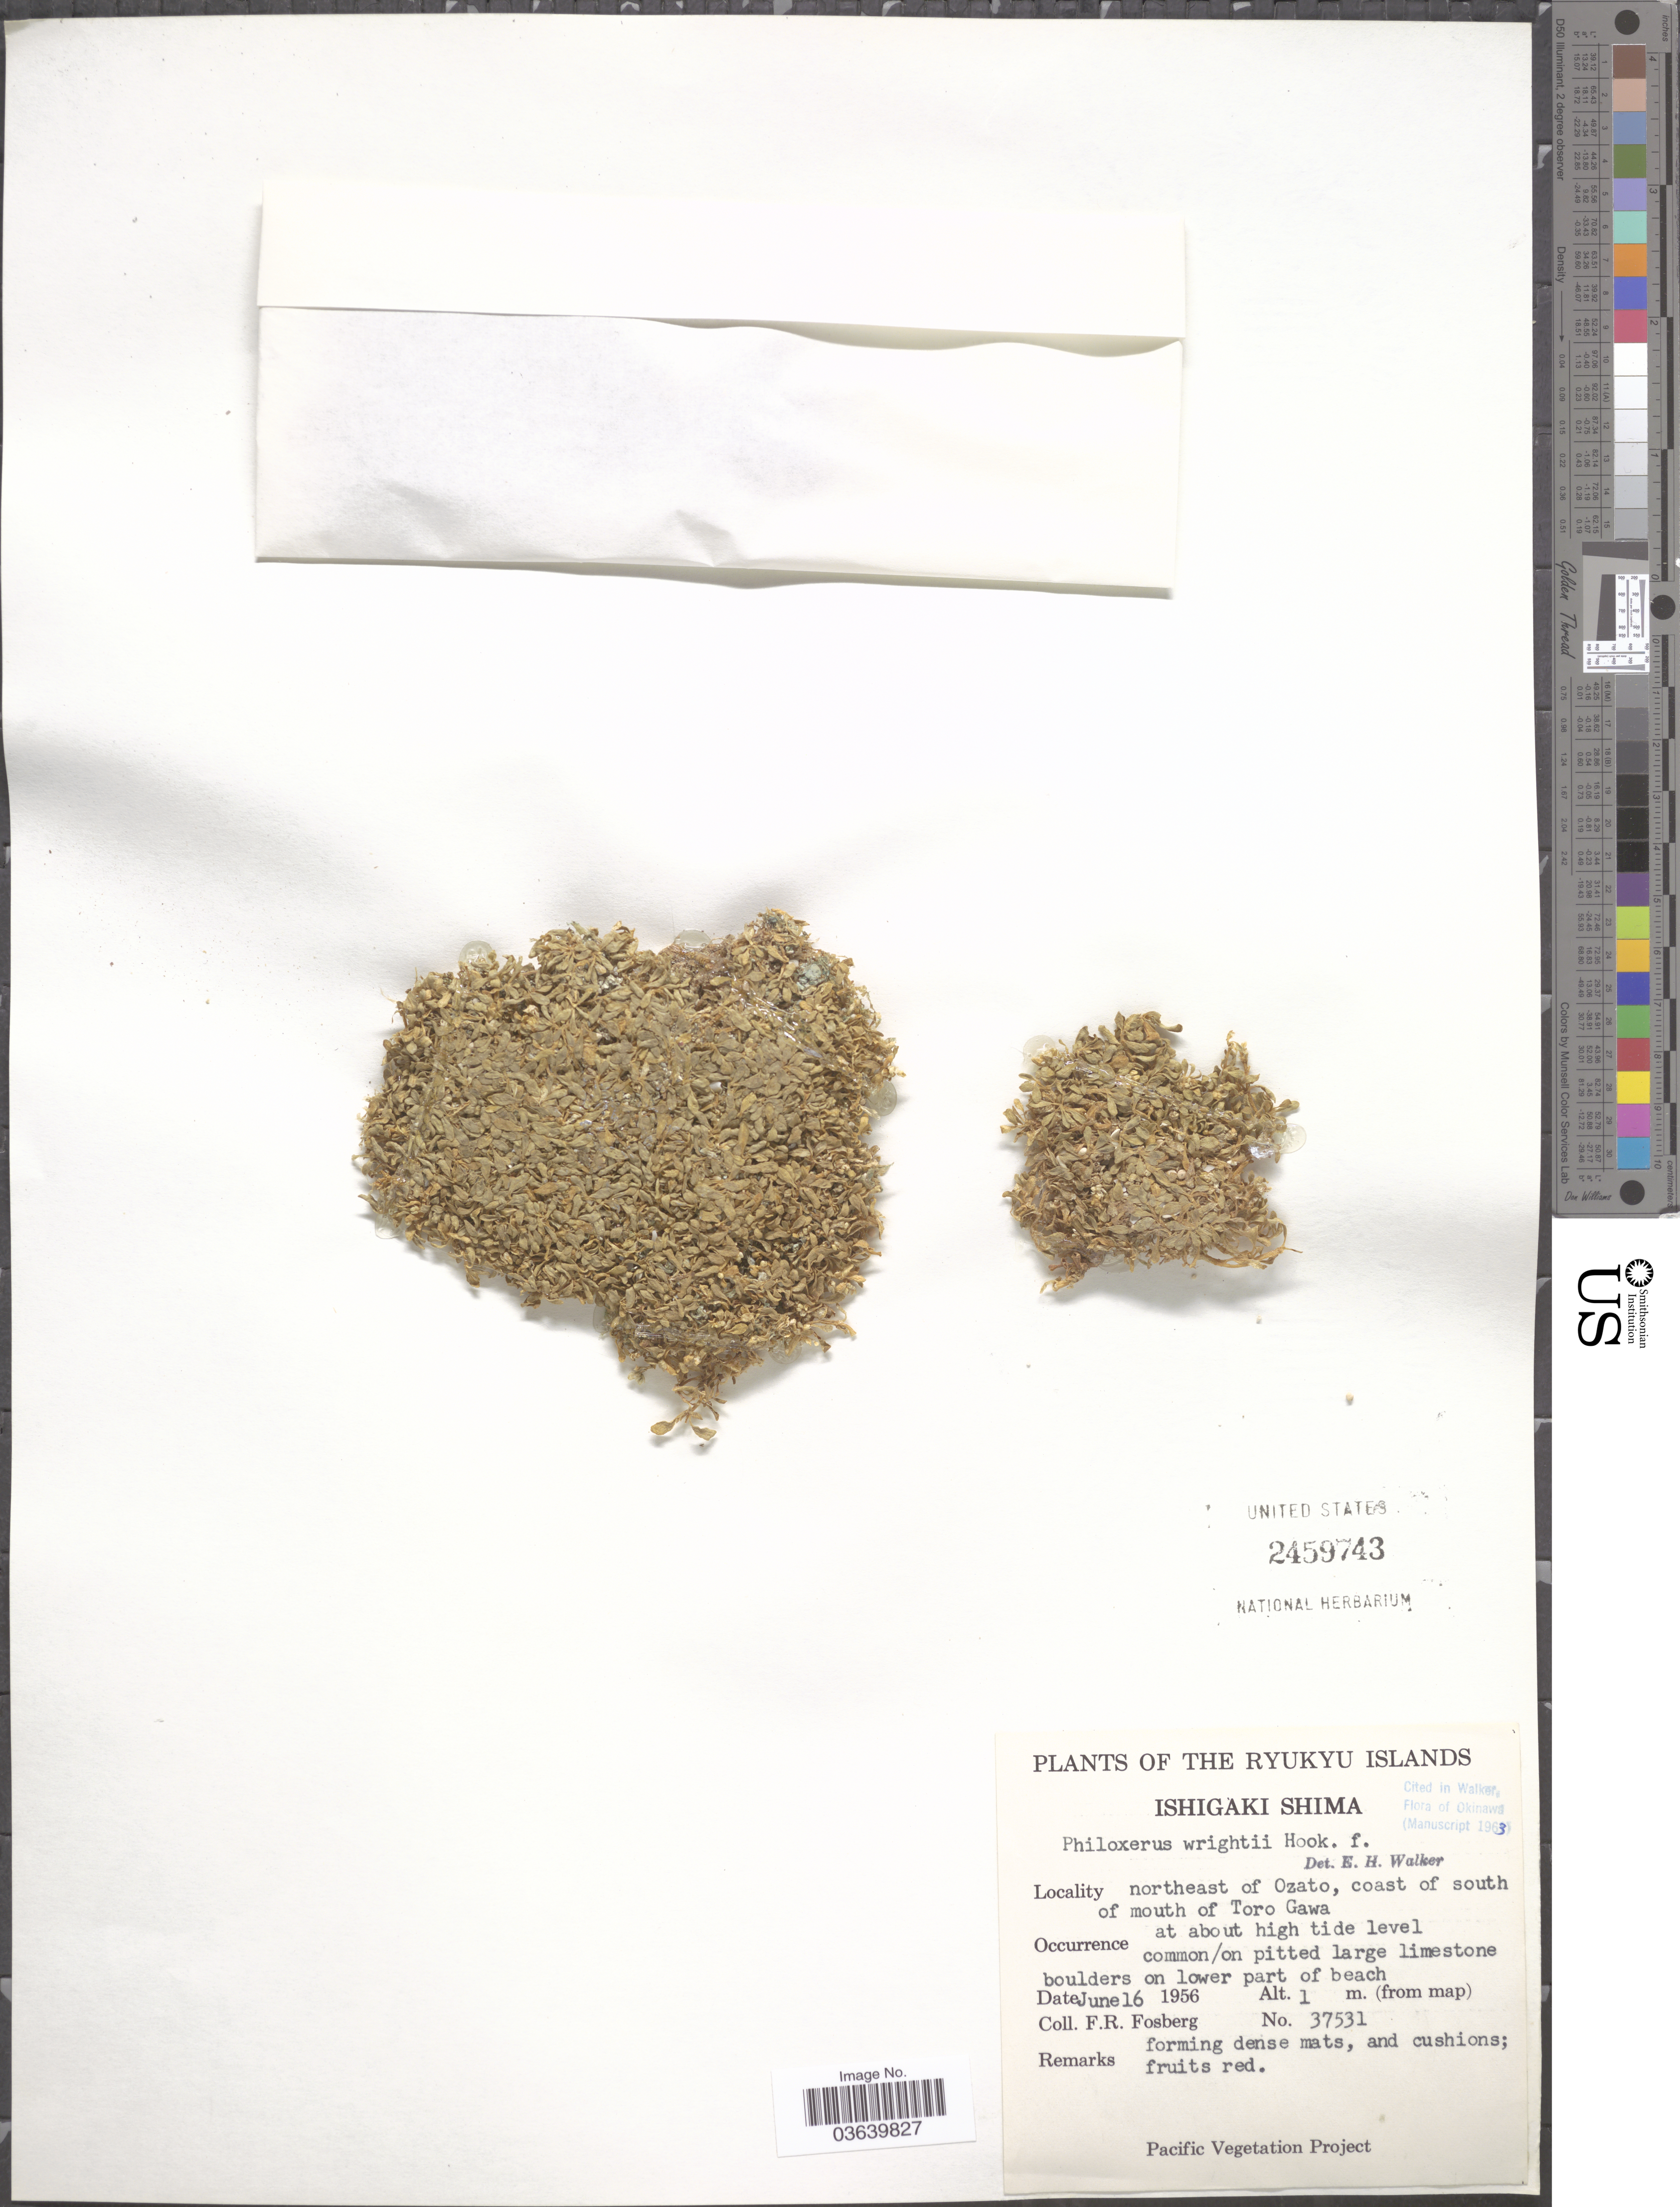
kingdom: Plantae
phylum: Tracheophyta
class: Magnoliopsida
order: Caryophyllales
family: Amaranthaceae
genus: Gomphrena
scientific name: Gomphrena wrightii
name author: (Hook. f. ex Maxim.) T. Ortuño & Borsch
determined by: Strong, Mark T., (BOT), Smithsonian Institution - National Museum of Natural History (UNITED STATES)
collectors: F. R. Fosberg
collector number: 37531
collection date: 1956-06-16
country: Japan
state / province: Okinawa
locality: The Ryukyu Islands. Ishigaki Shima. Northeast of Ozato, coast of south of mouth of Toro Gawa.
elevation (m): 1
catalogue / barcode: US 2459743